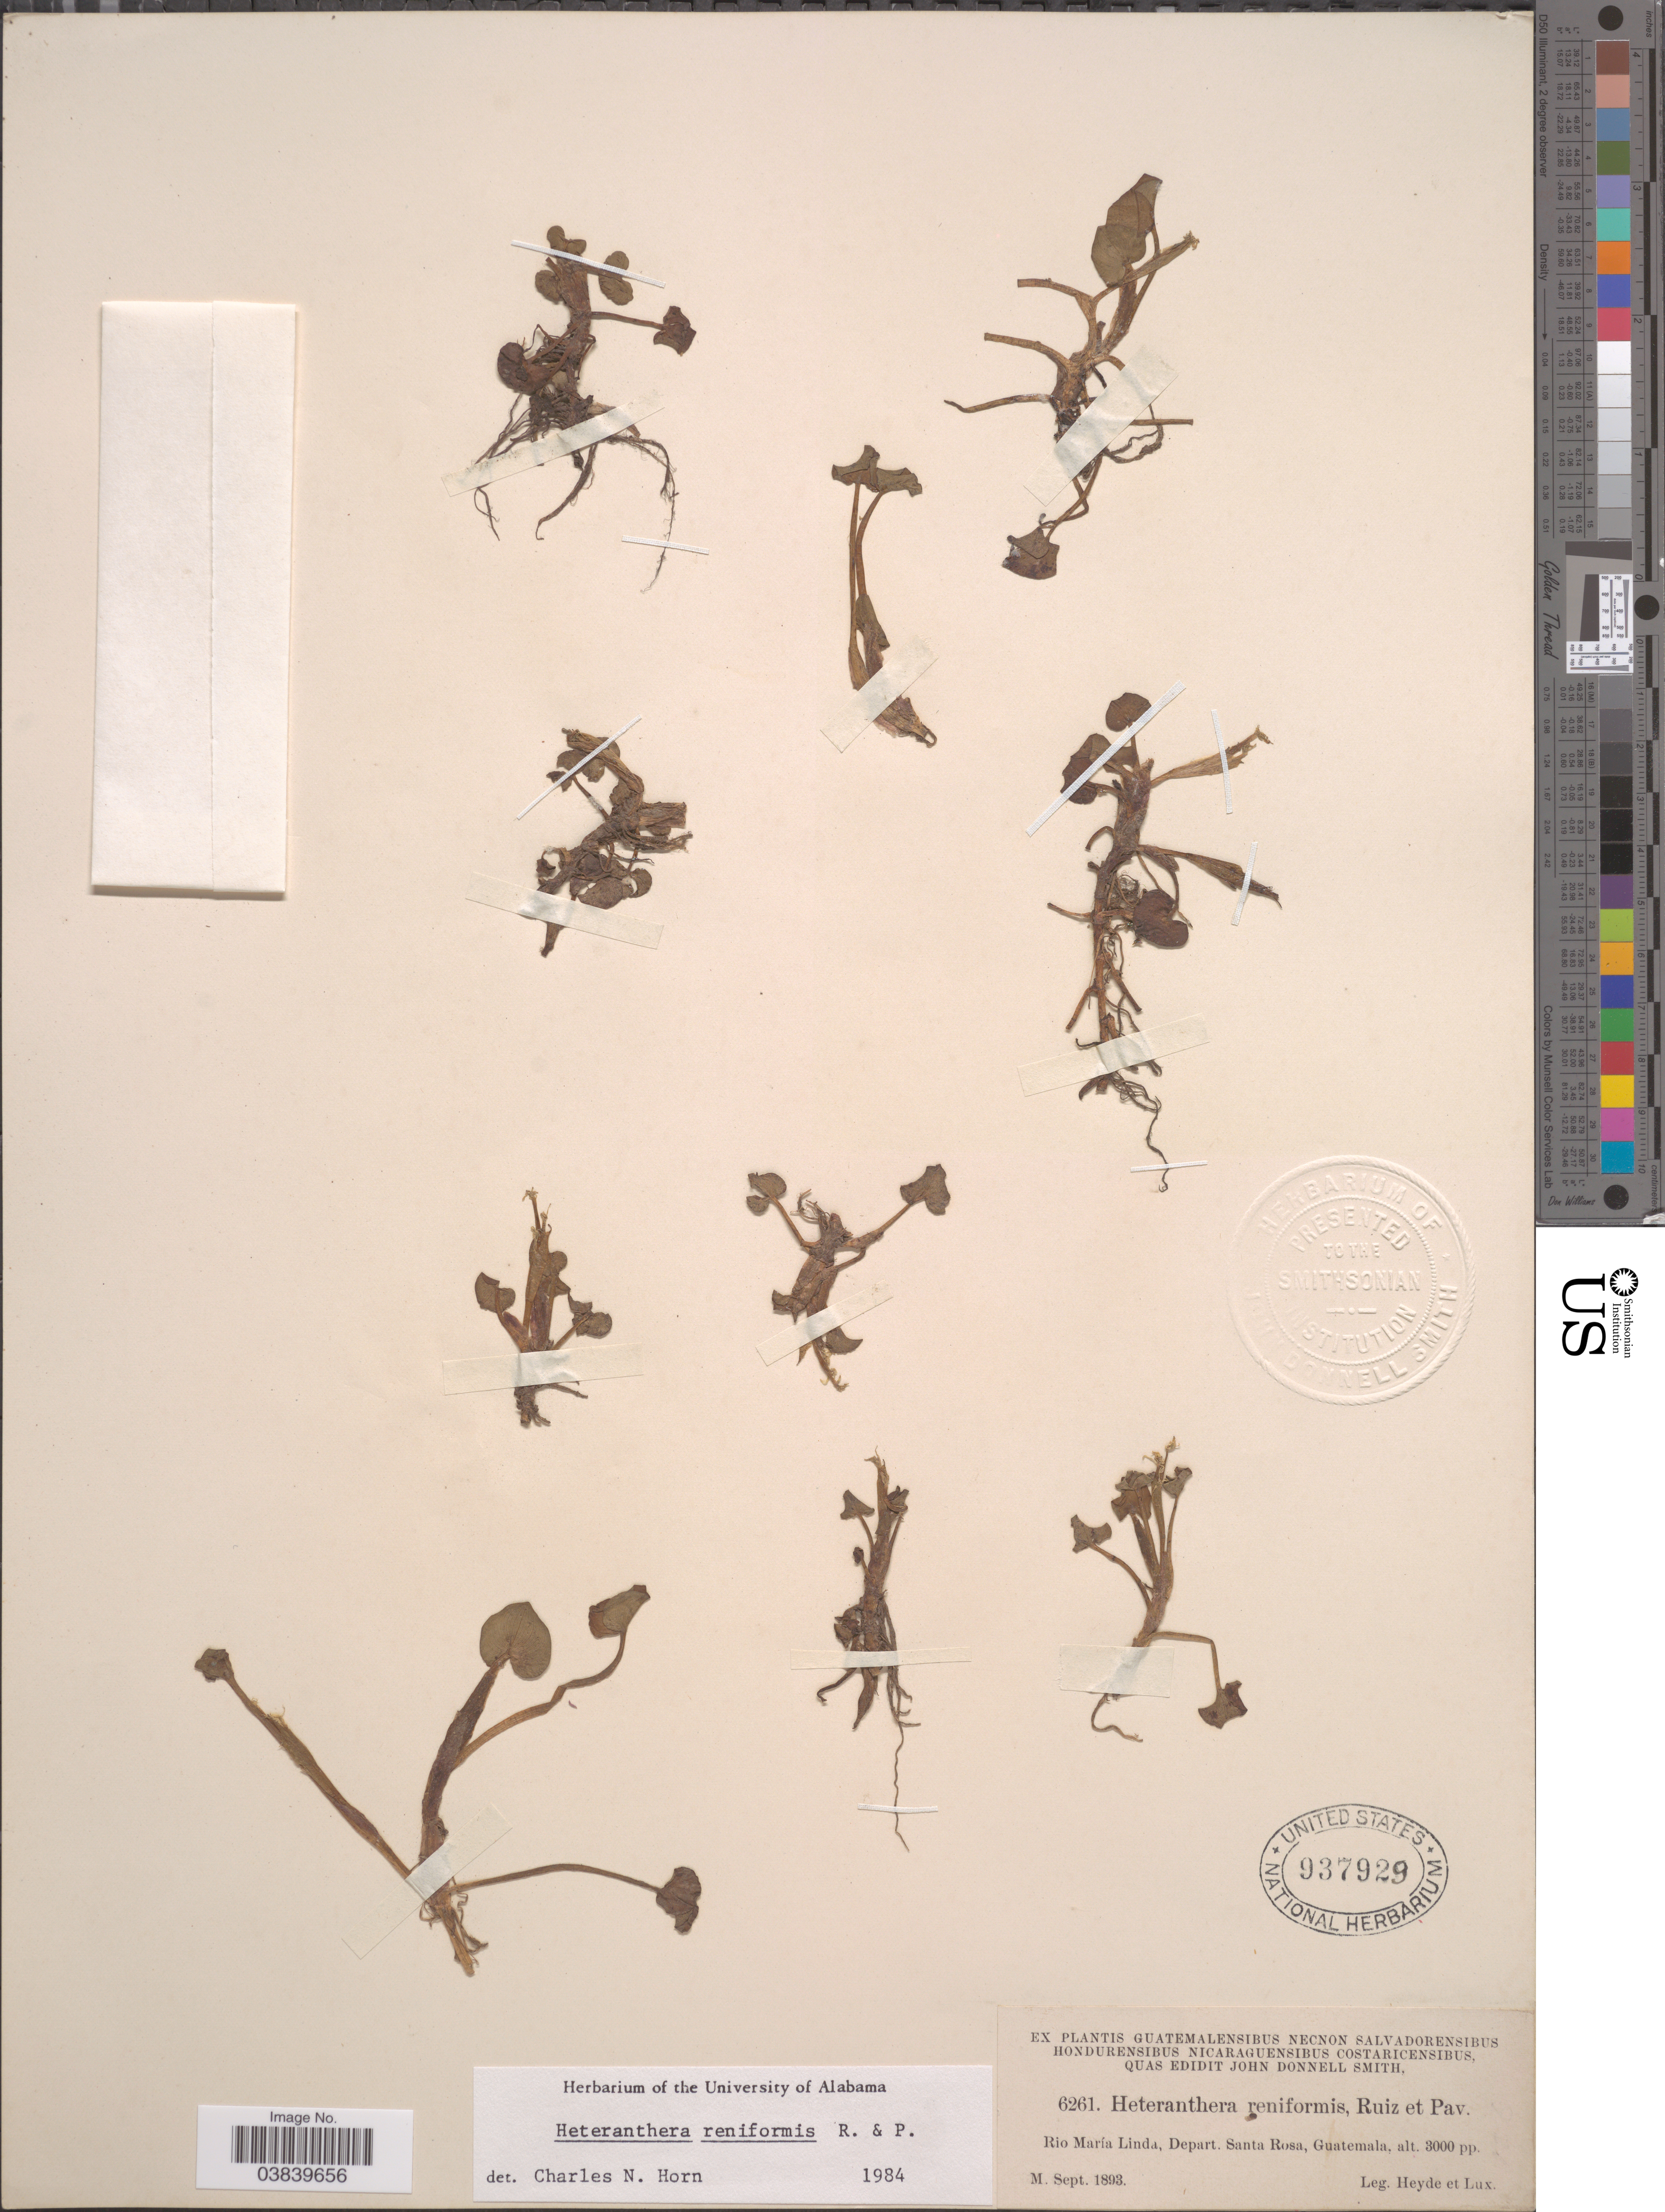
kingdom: Plantae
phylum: Tracheophyta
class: Liliopsida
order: Commelinales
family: Pontederiaceae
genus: Heteranthera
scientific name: Heteranthera reniformis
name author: Ruiz & Pav.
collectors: Heyde & Lux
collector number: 6261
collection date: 1893-09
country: Guatemala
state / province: Santa Rosa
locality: Rio María Linda, Depart. Santa Rosa.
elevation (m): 914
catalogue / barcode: US 937929